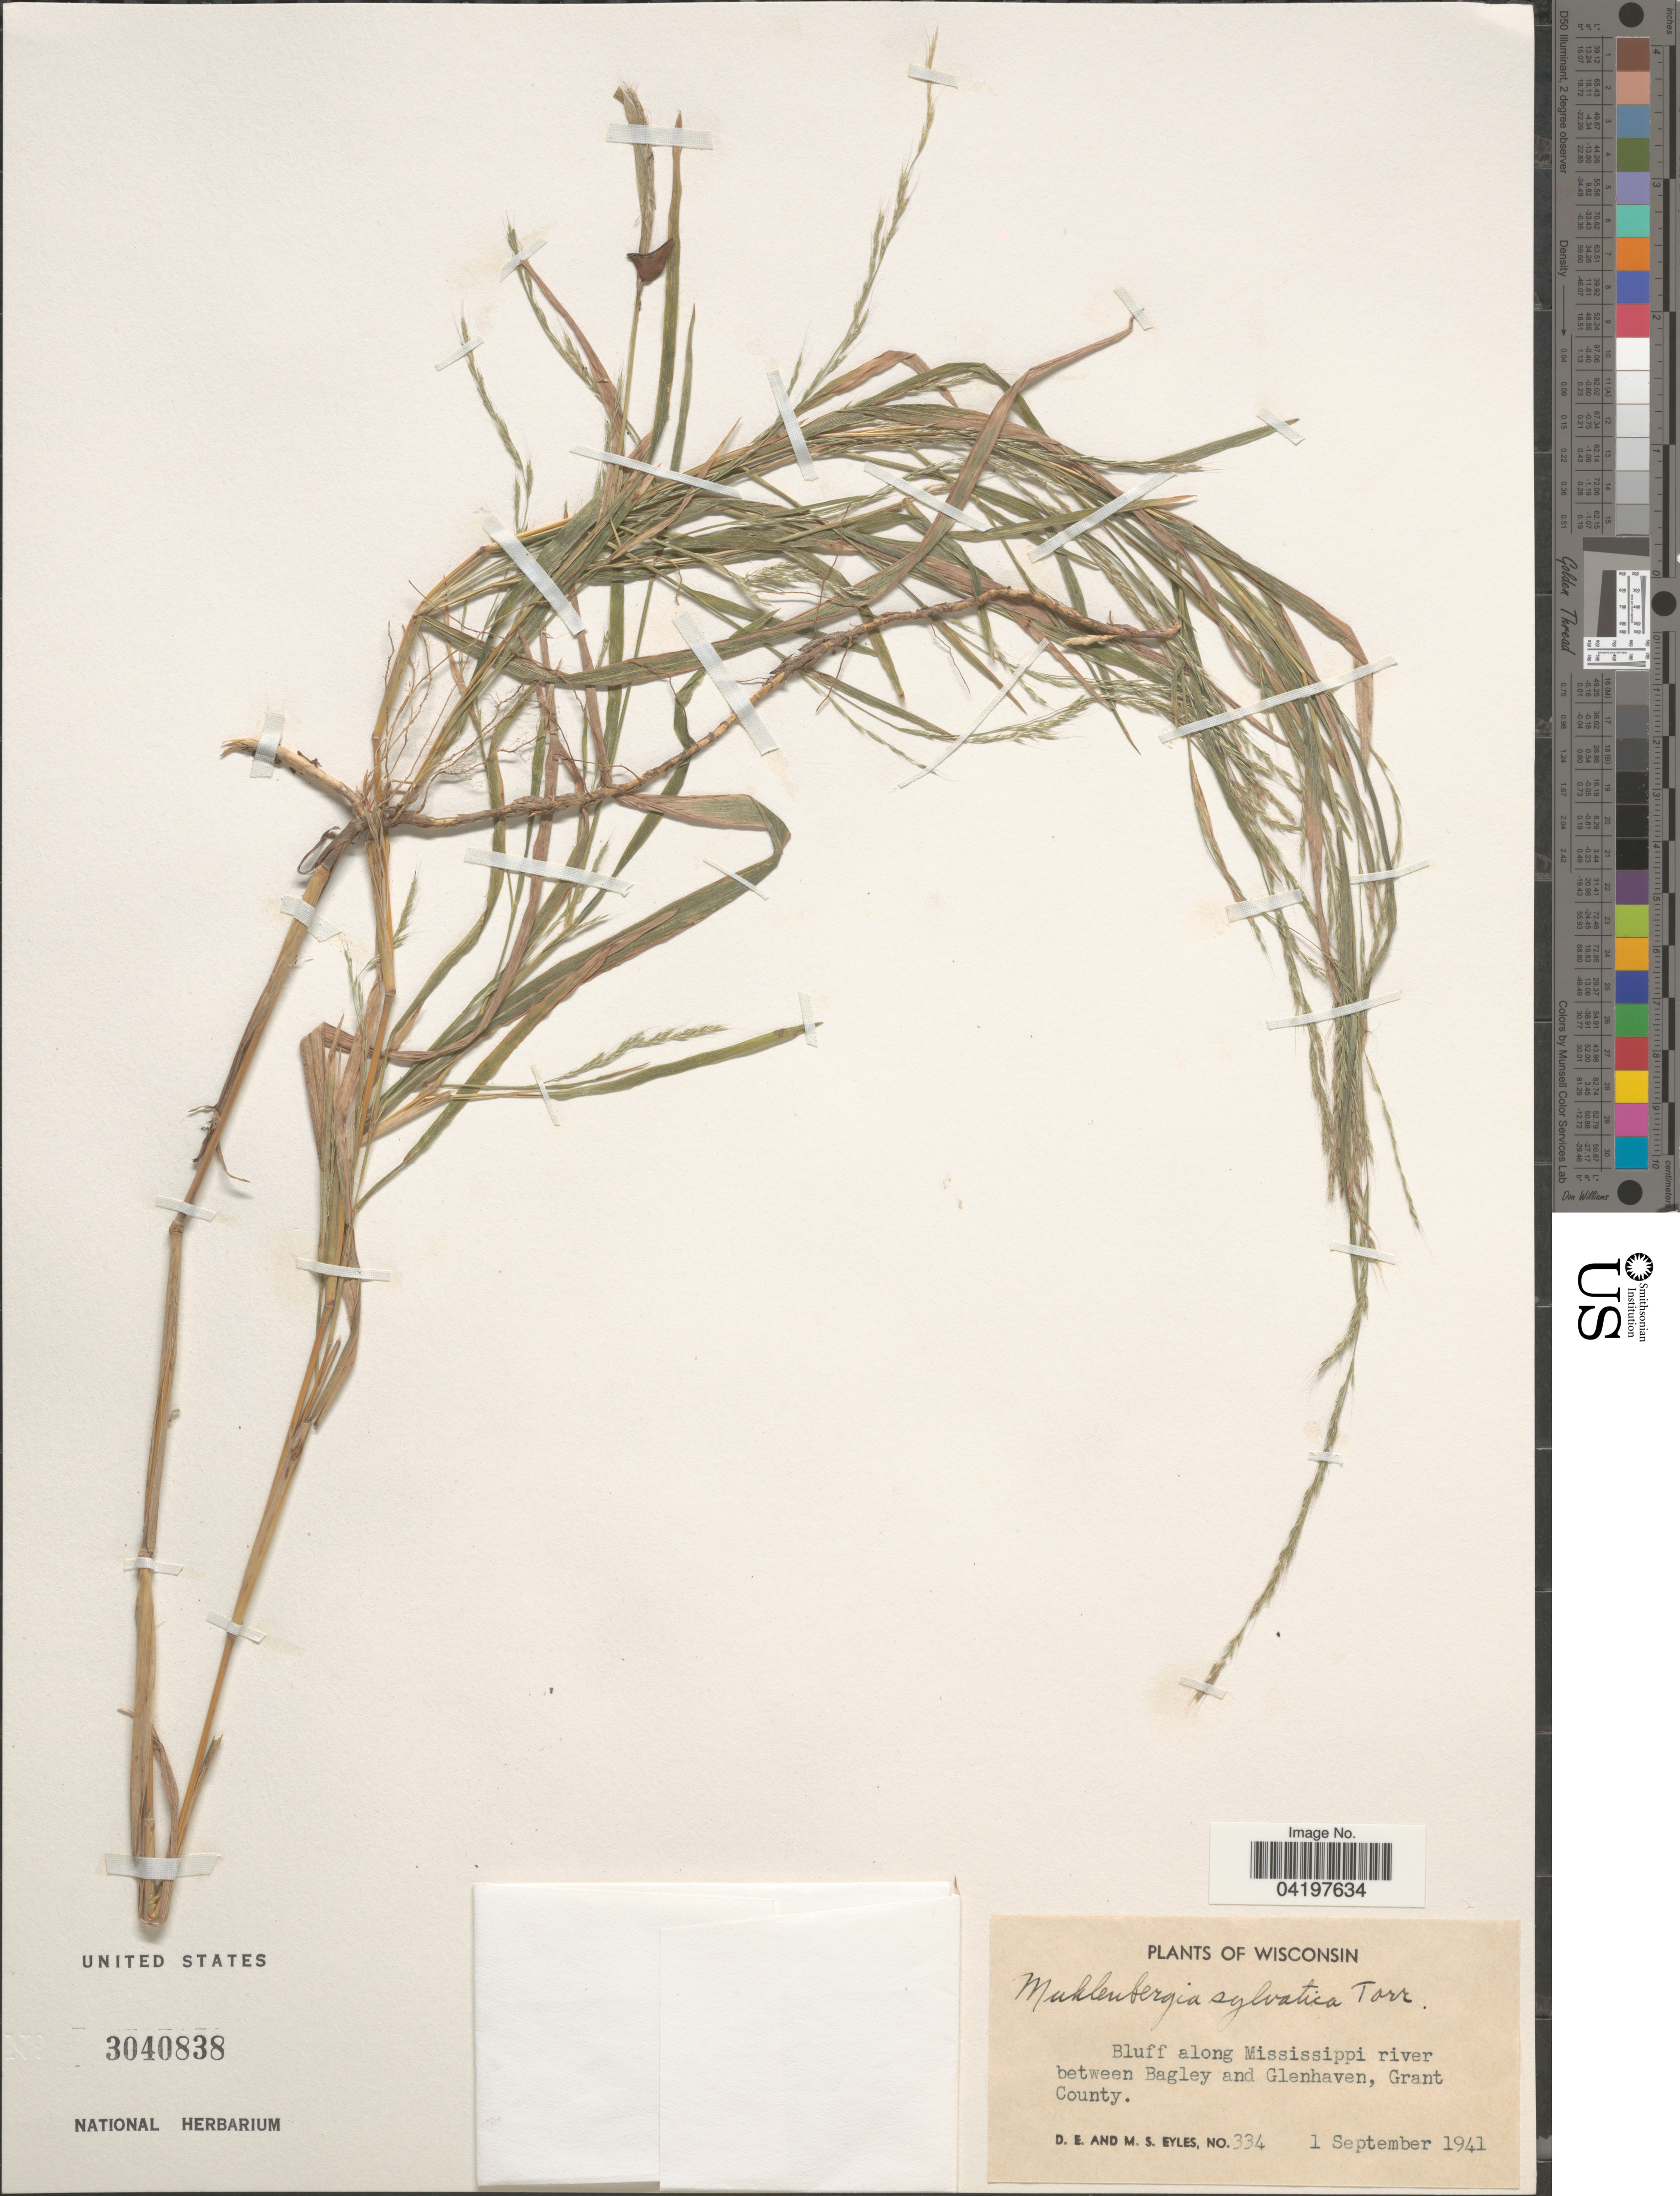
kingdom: Plantae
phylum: Tracheophyta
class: Liliopsida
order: Poales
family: Poaceae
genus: Muhlenbergia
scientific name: Muhlenbergia sylvatica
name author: (Torr.) Torr. ex A. Gray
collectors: D. Eyles & M. Eyles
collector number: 334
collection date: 1941-09-01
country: United States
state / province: Wisconsin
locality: Bluff along Mississippi river between Bagley and Glenhaven, Grant County.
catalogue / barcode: US 3040838